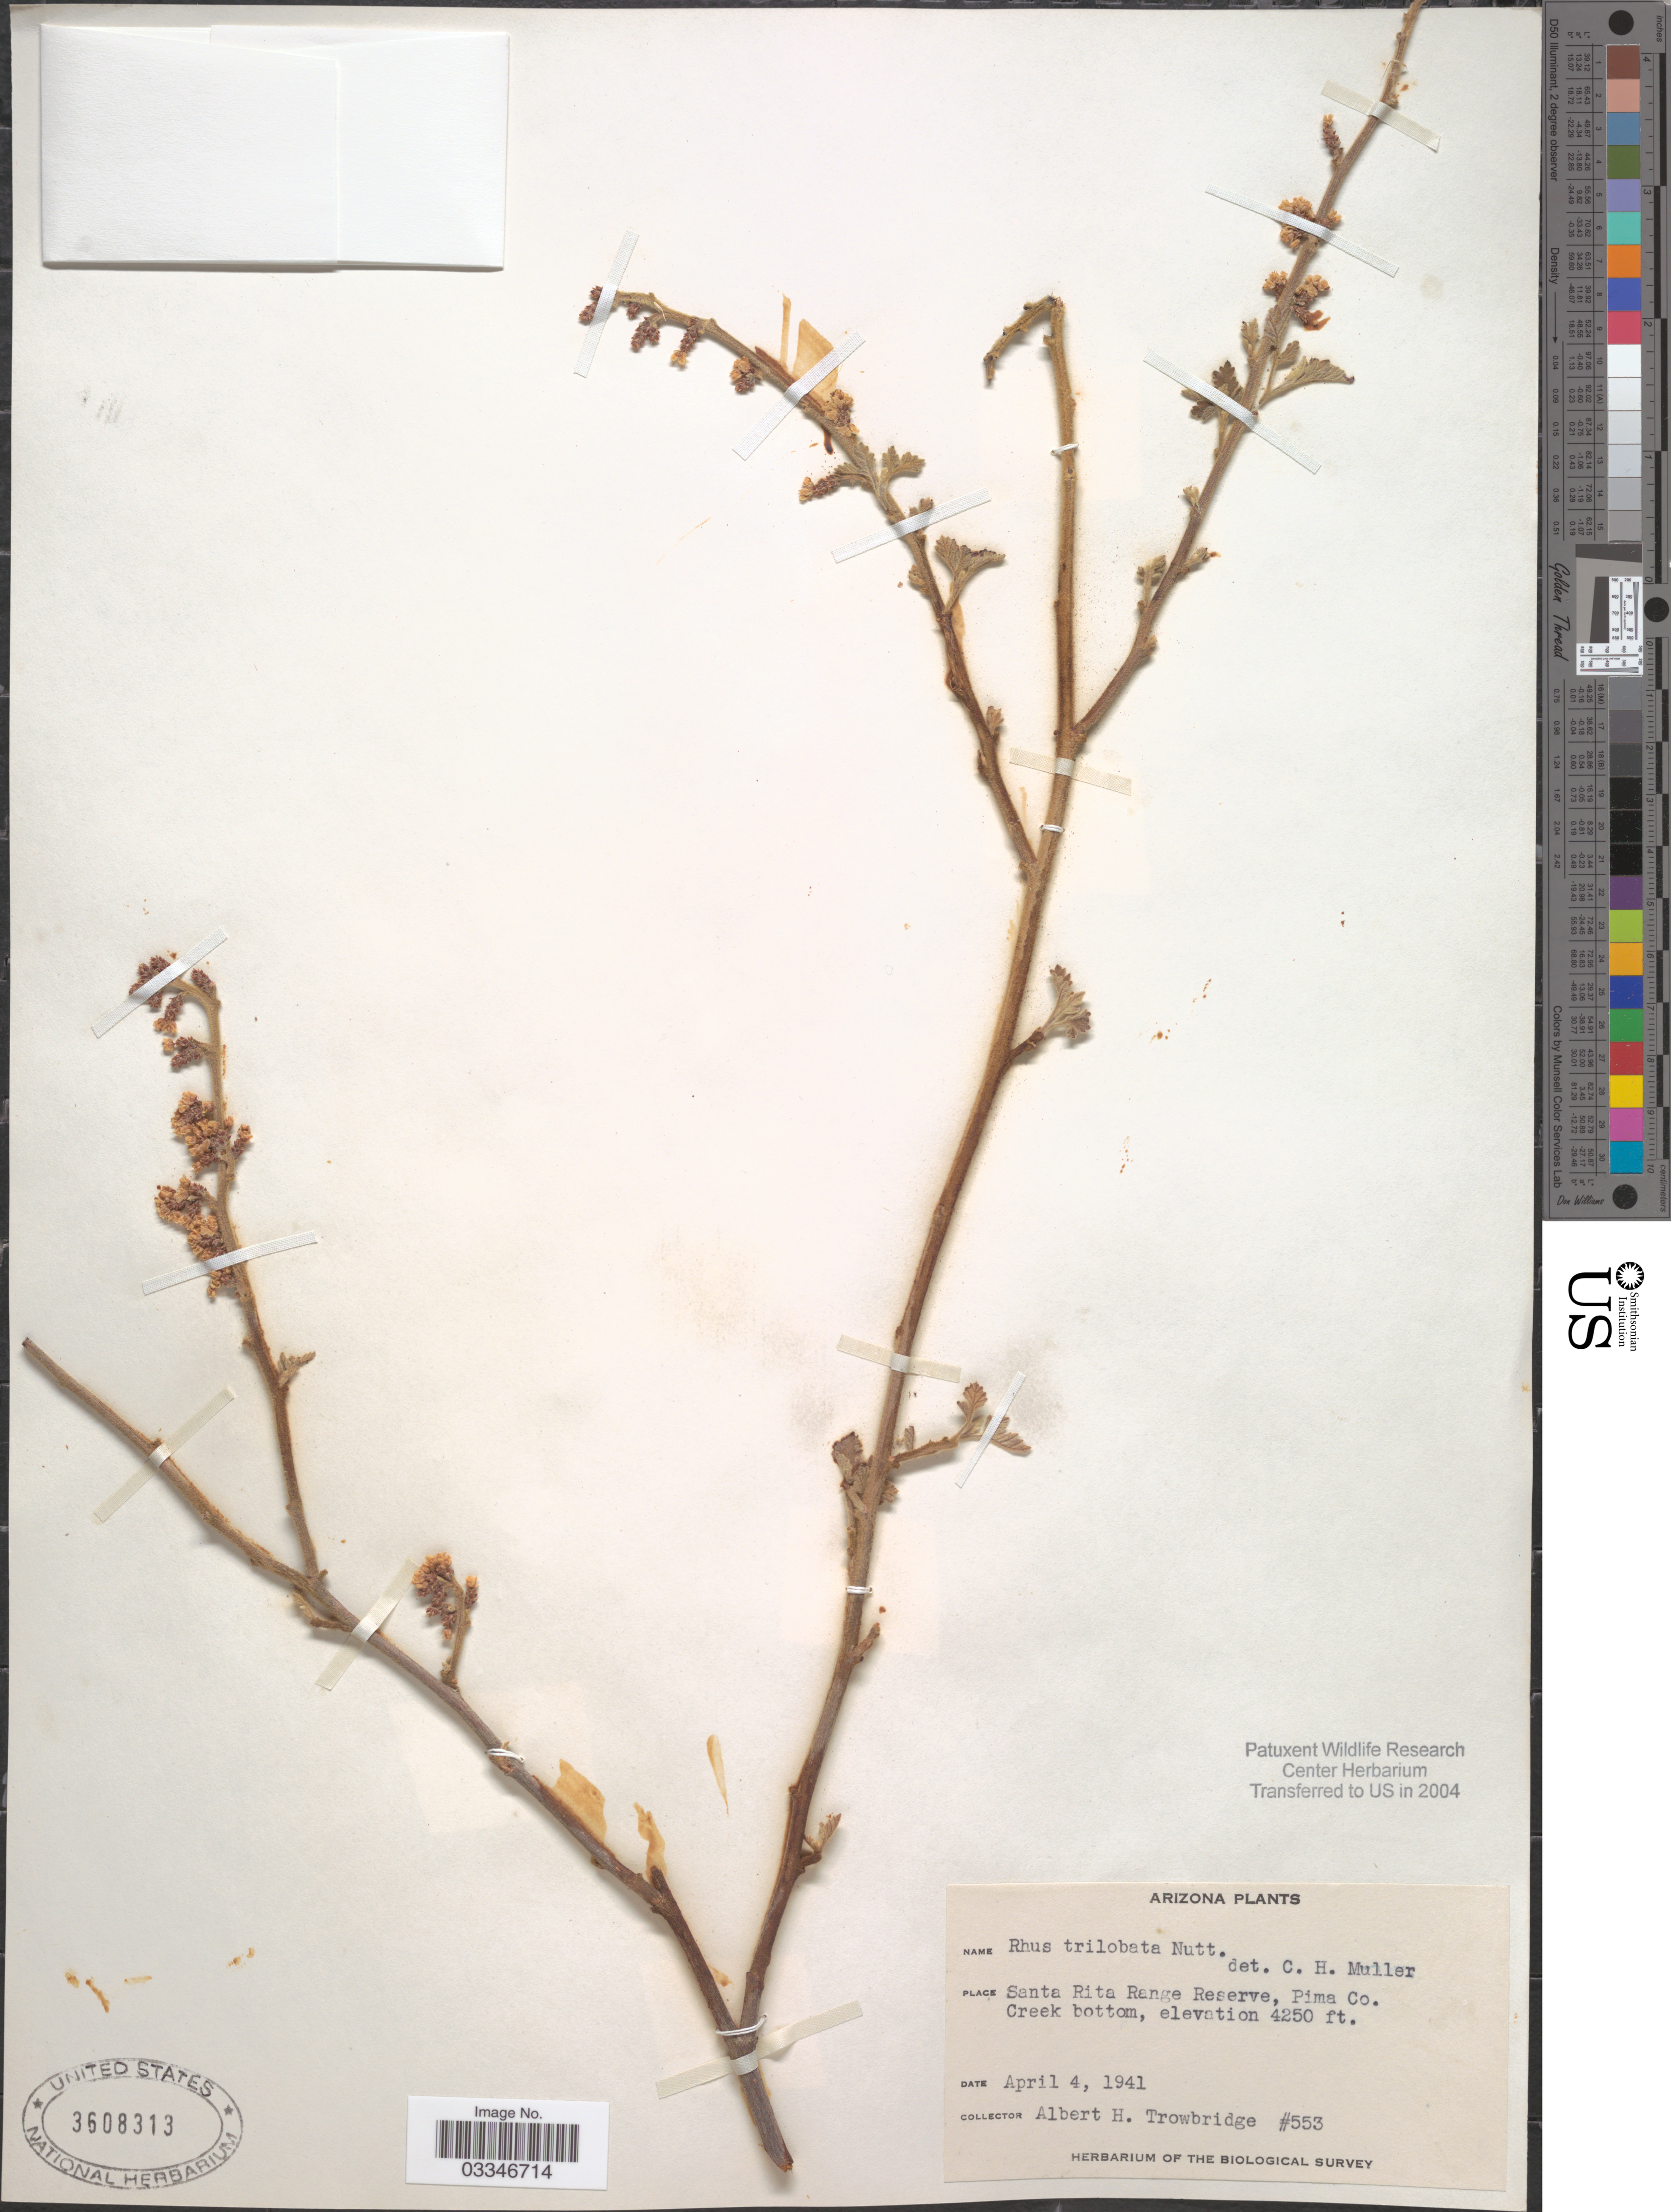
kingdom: Plantae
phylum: Tracheophyta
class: Magnoliopsida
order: Sapindales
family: Anacardiaceae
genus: Rhus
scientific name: Rhus trilobata var. typica Munz & Sloane ined.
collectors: A. H. Trowbridge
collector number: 553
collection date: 1941-04-04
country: United States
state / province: Arizona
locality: Santa Rita Range Reserve, Pima Co. Creek bottom.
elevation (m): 1295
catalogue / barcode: US 3608313